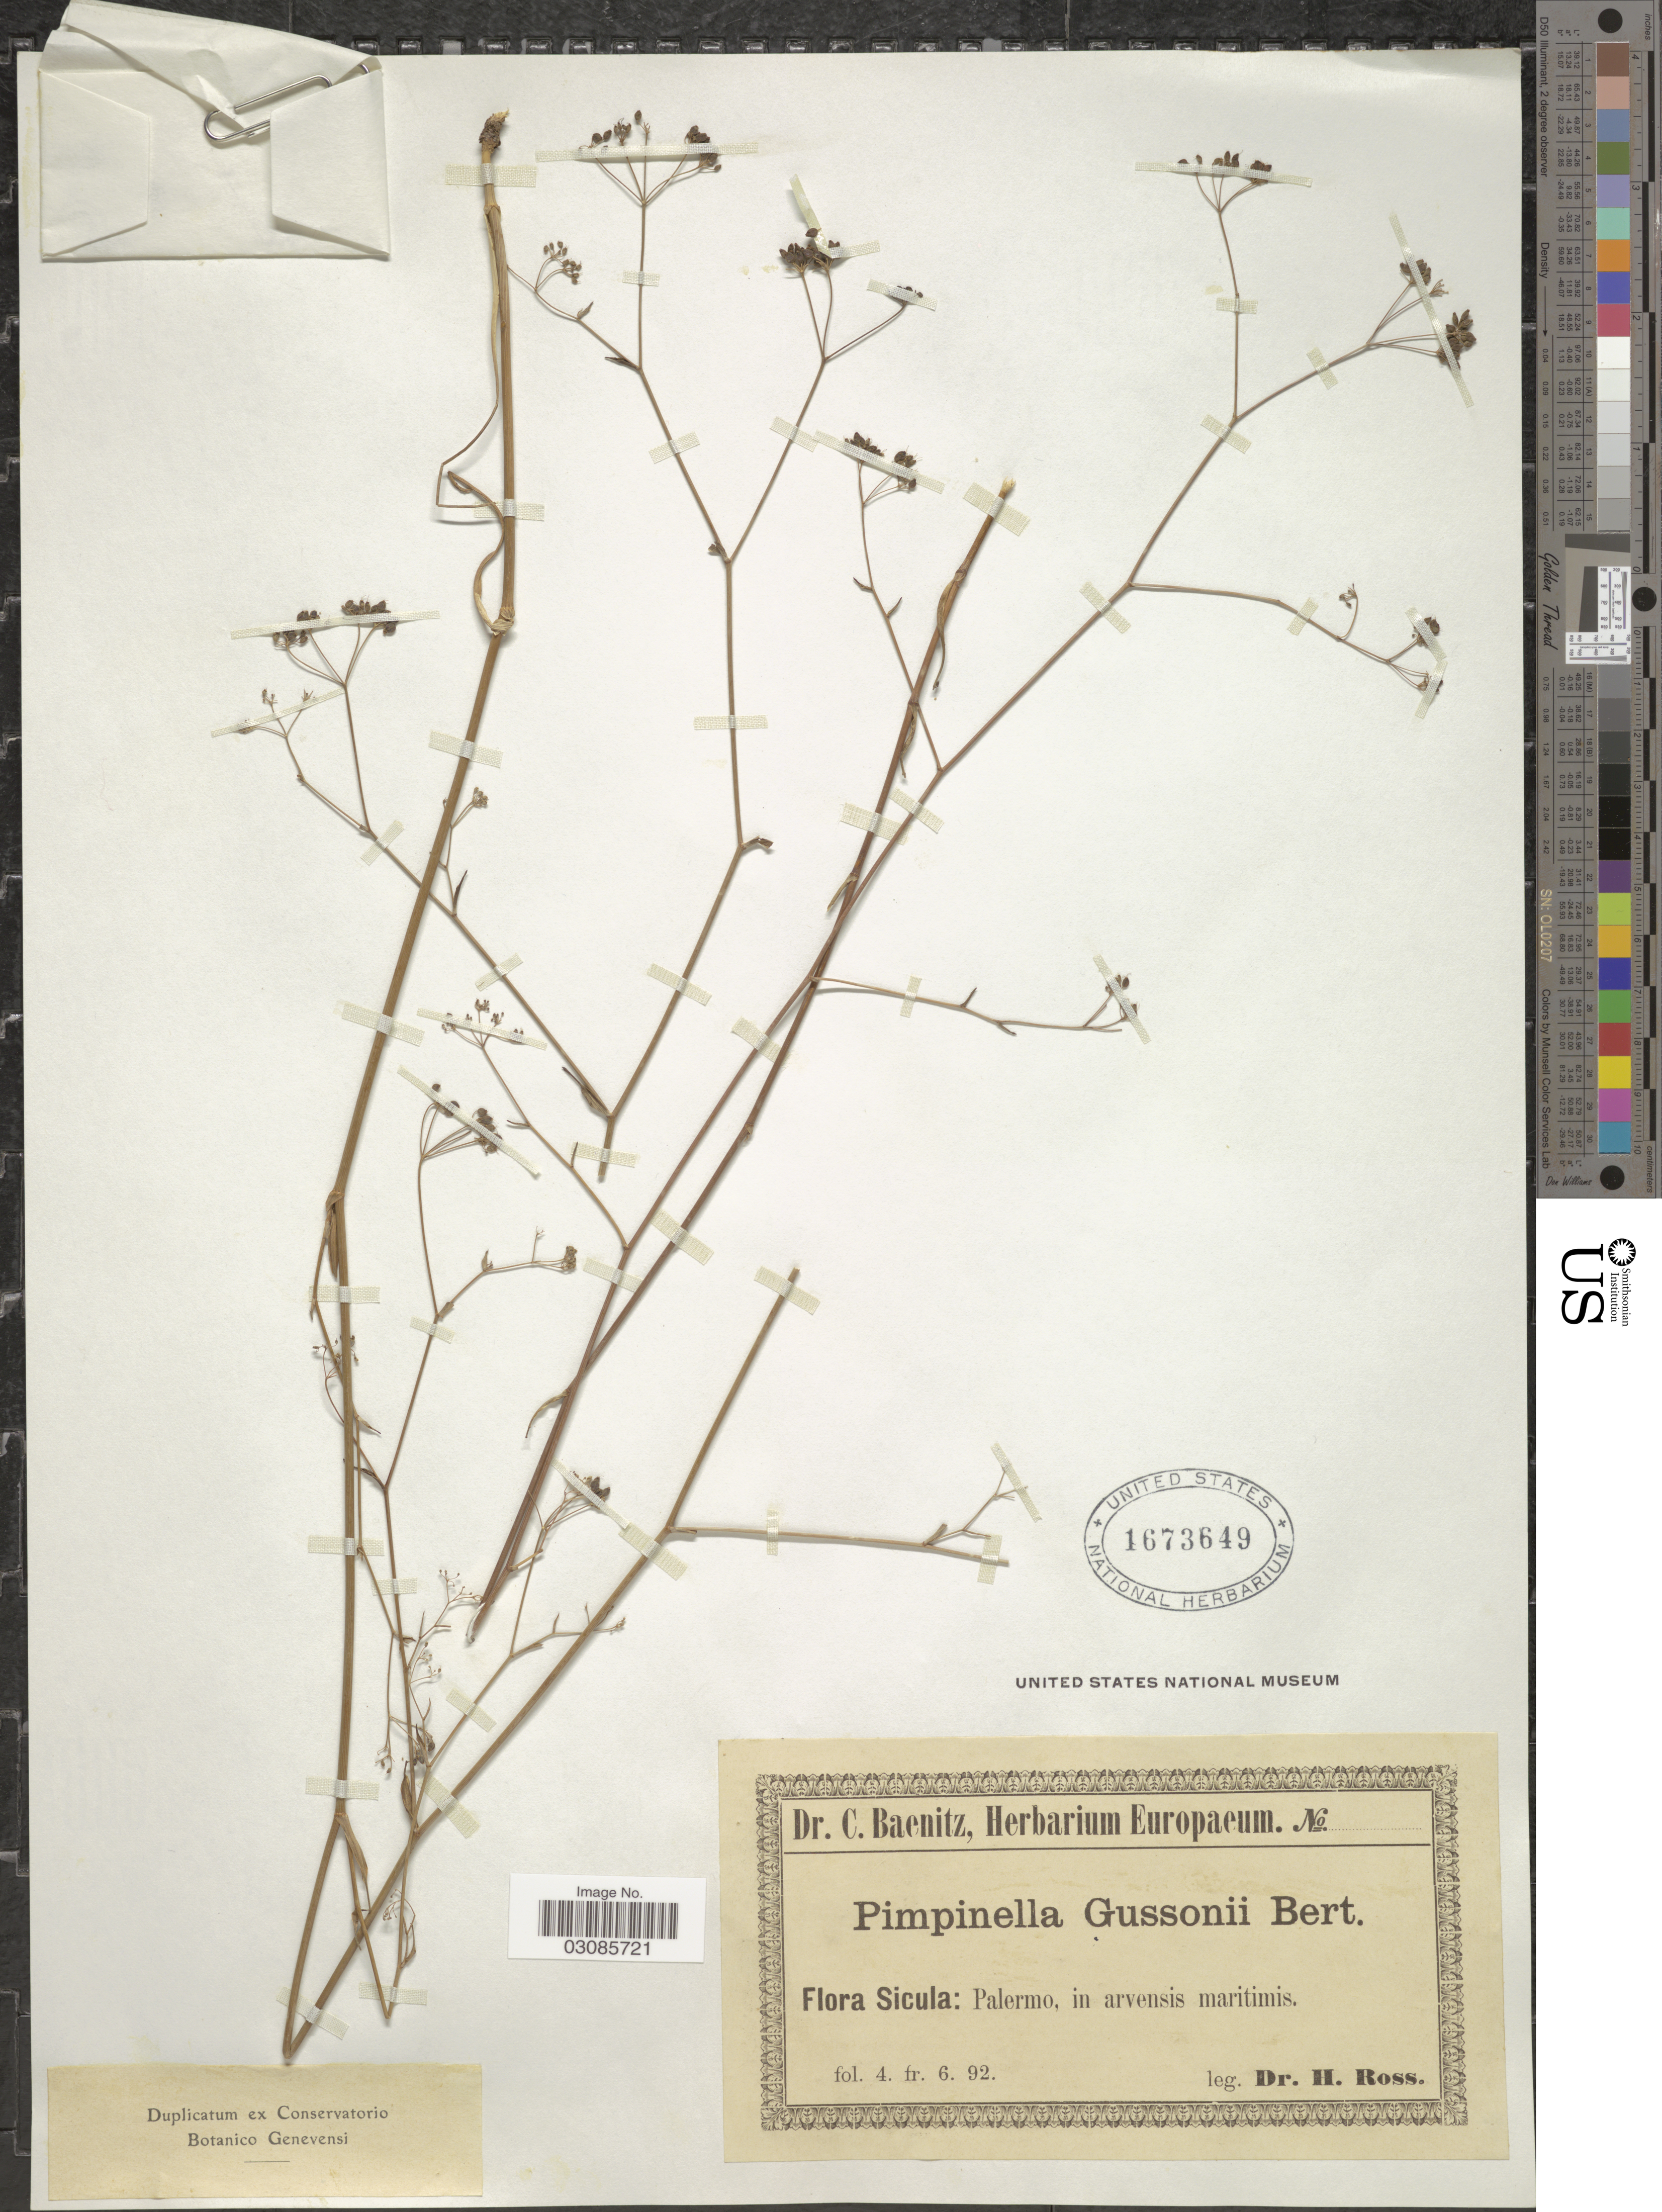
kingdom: Plantae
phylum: Tracheophyta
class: Magnoliopsida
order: Apiales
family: Apiaceae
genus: Pimpinella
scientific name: Pimpinella gussonei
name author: (C. Presl) C. Presl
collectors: H. Ross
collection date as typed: Transcribed d/m/y: /4/92 to /6/92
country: Italy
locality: Sicula: Palermo, in arvensis maritimis.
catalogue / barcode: US 1673649